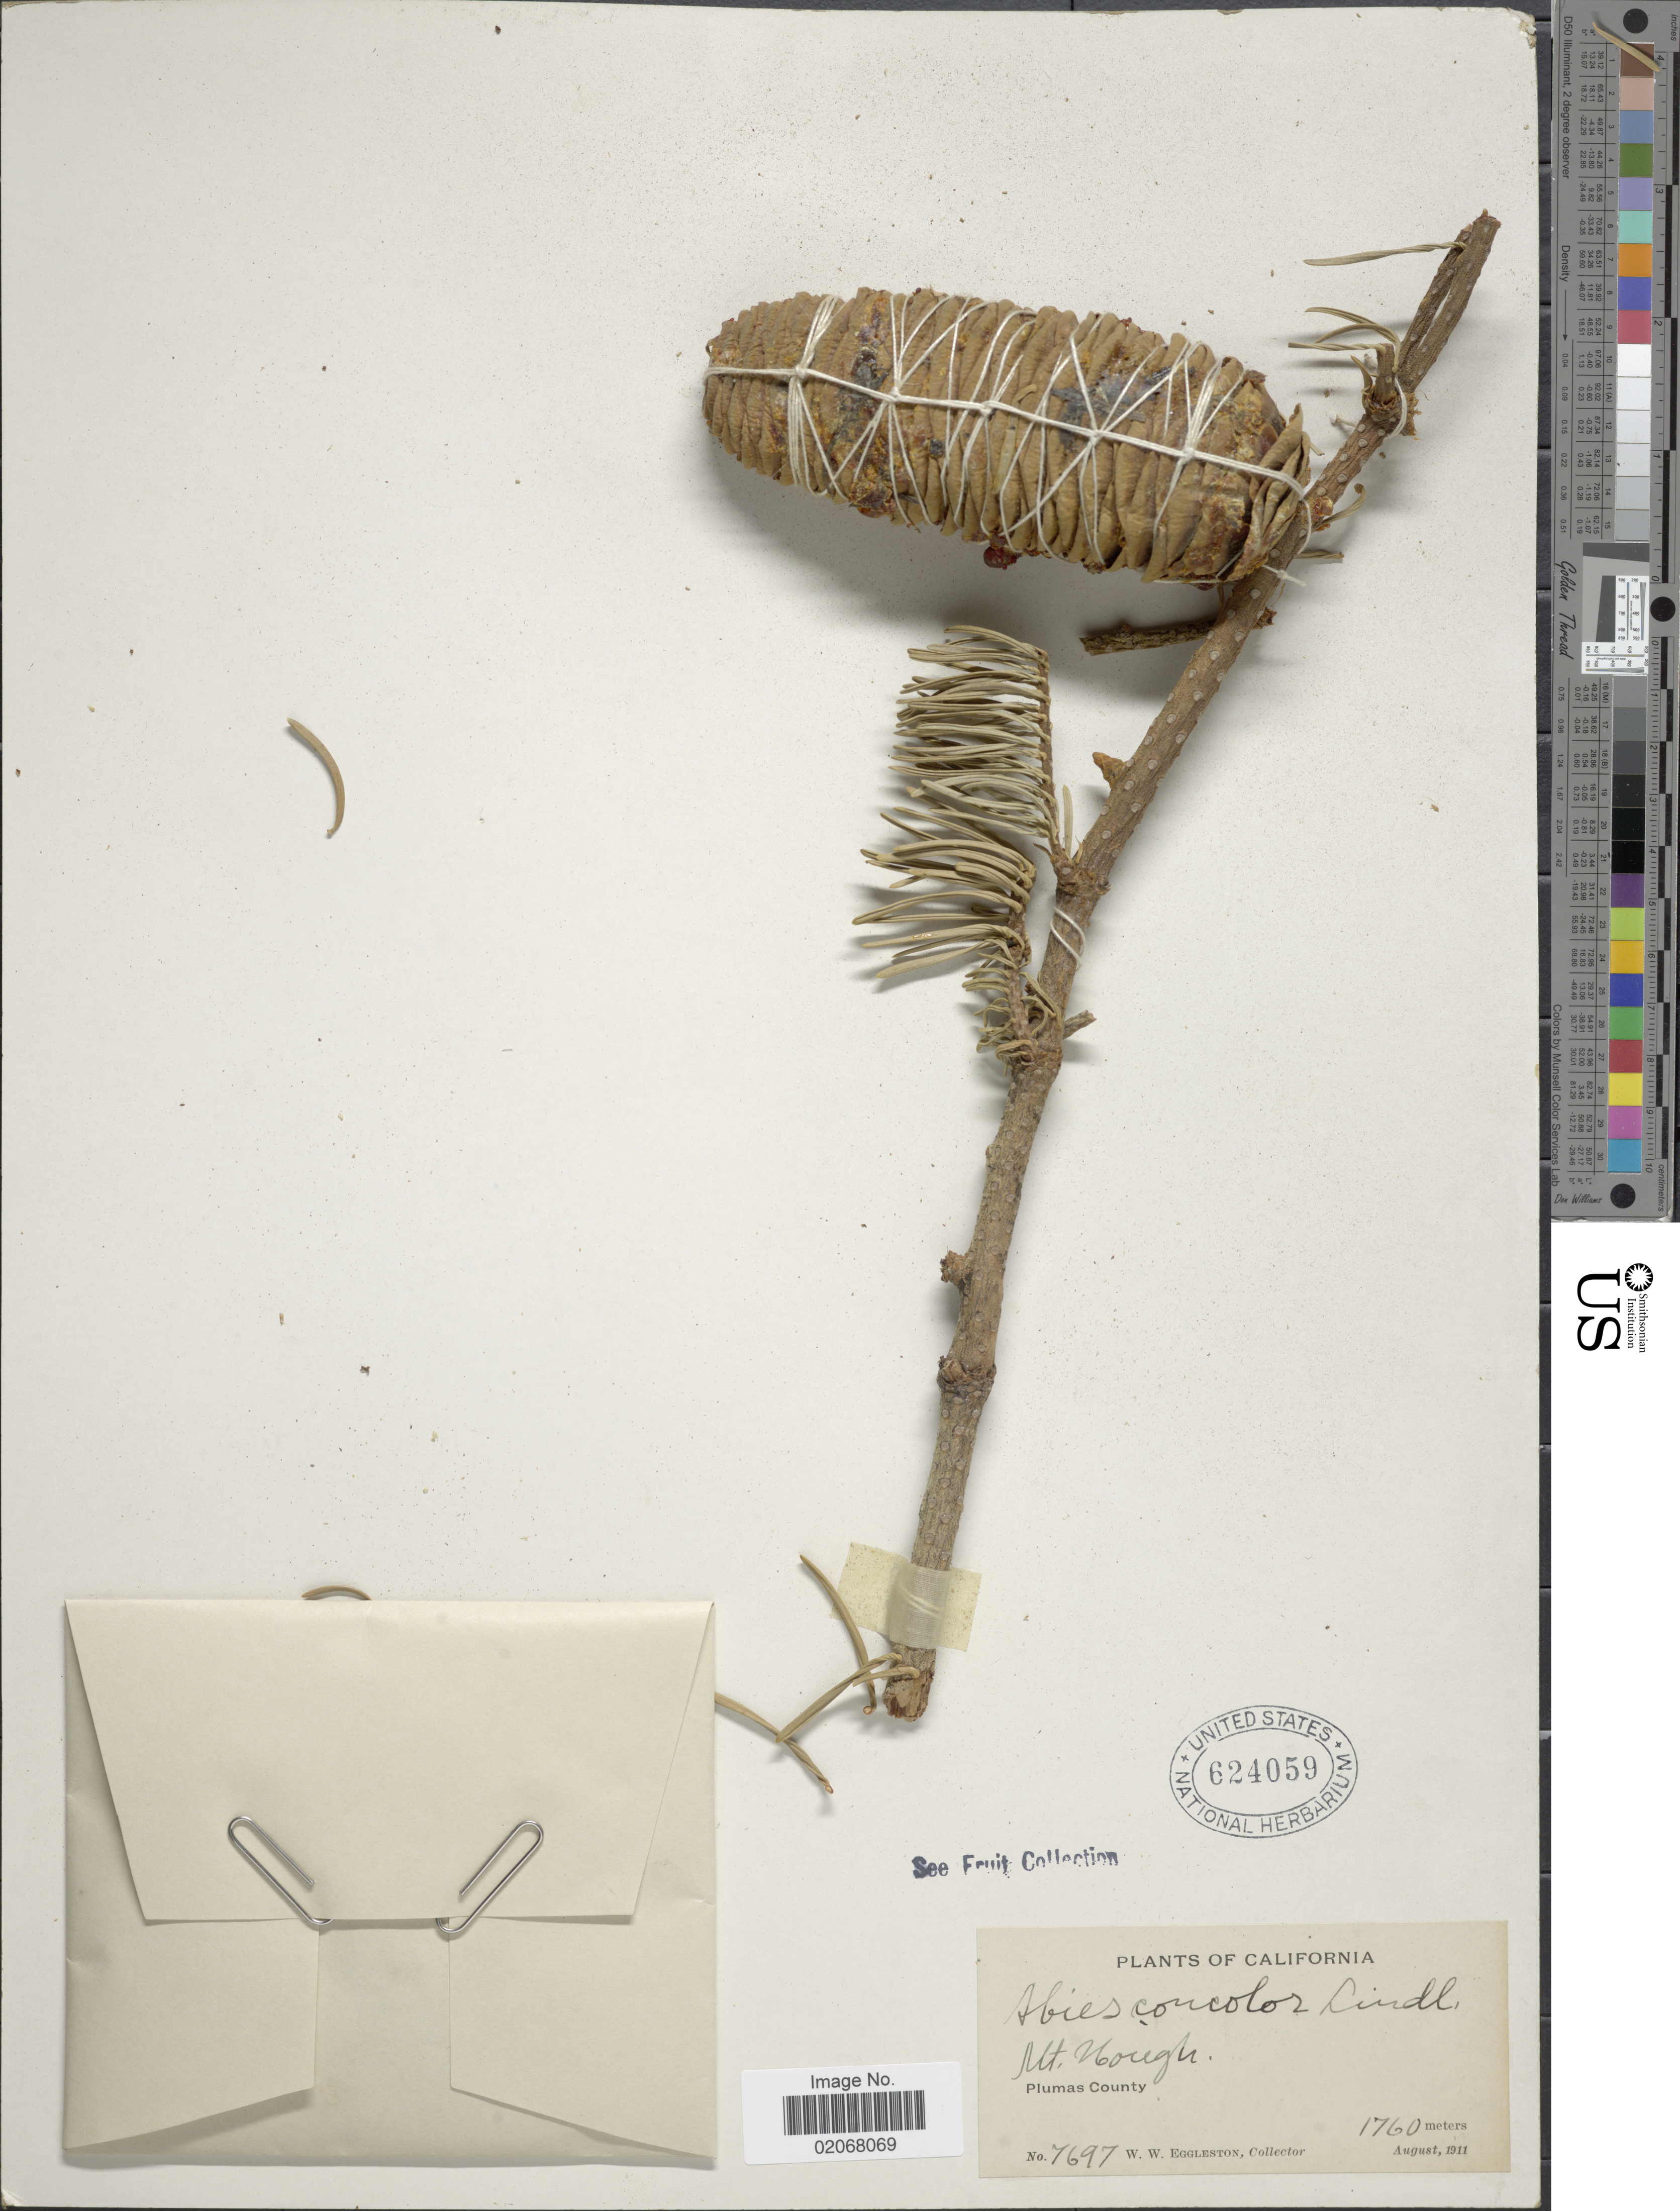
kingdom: Plantae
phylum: Tracheophyta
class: Pinopsida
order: Pinales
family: Pinaceae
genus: Abies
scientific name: Abies concolor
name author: (Gordon & Glend.) Lindl. ex Hildebr.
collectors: W. W. Eggleston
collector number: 7697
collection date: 1911-08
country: United States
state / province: California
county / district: Plumas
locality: Mt. Hough, Plumas County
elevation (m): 1760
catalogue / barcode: US 624059